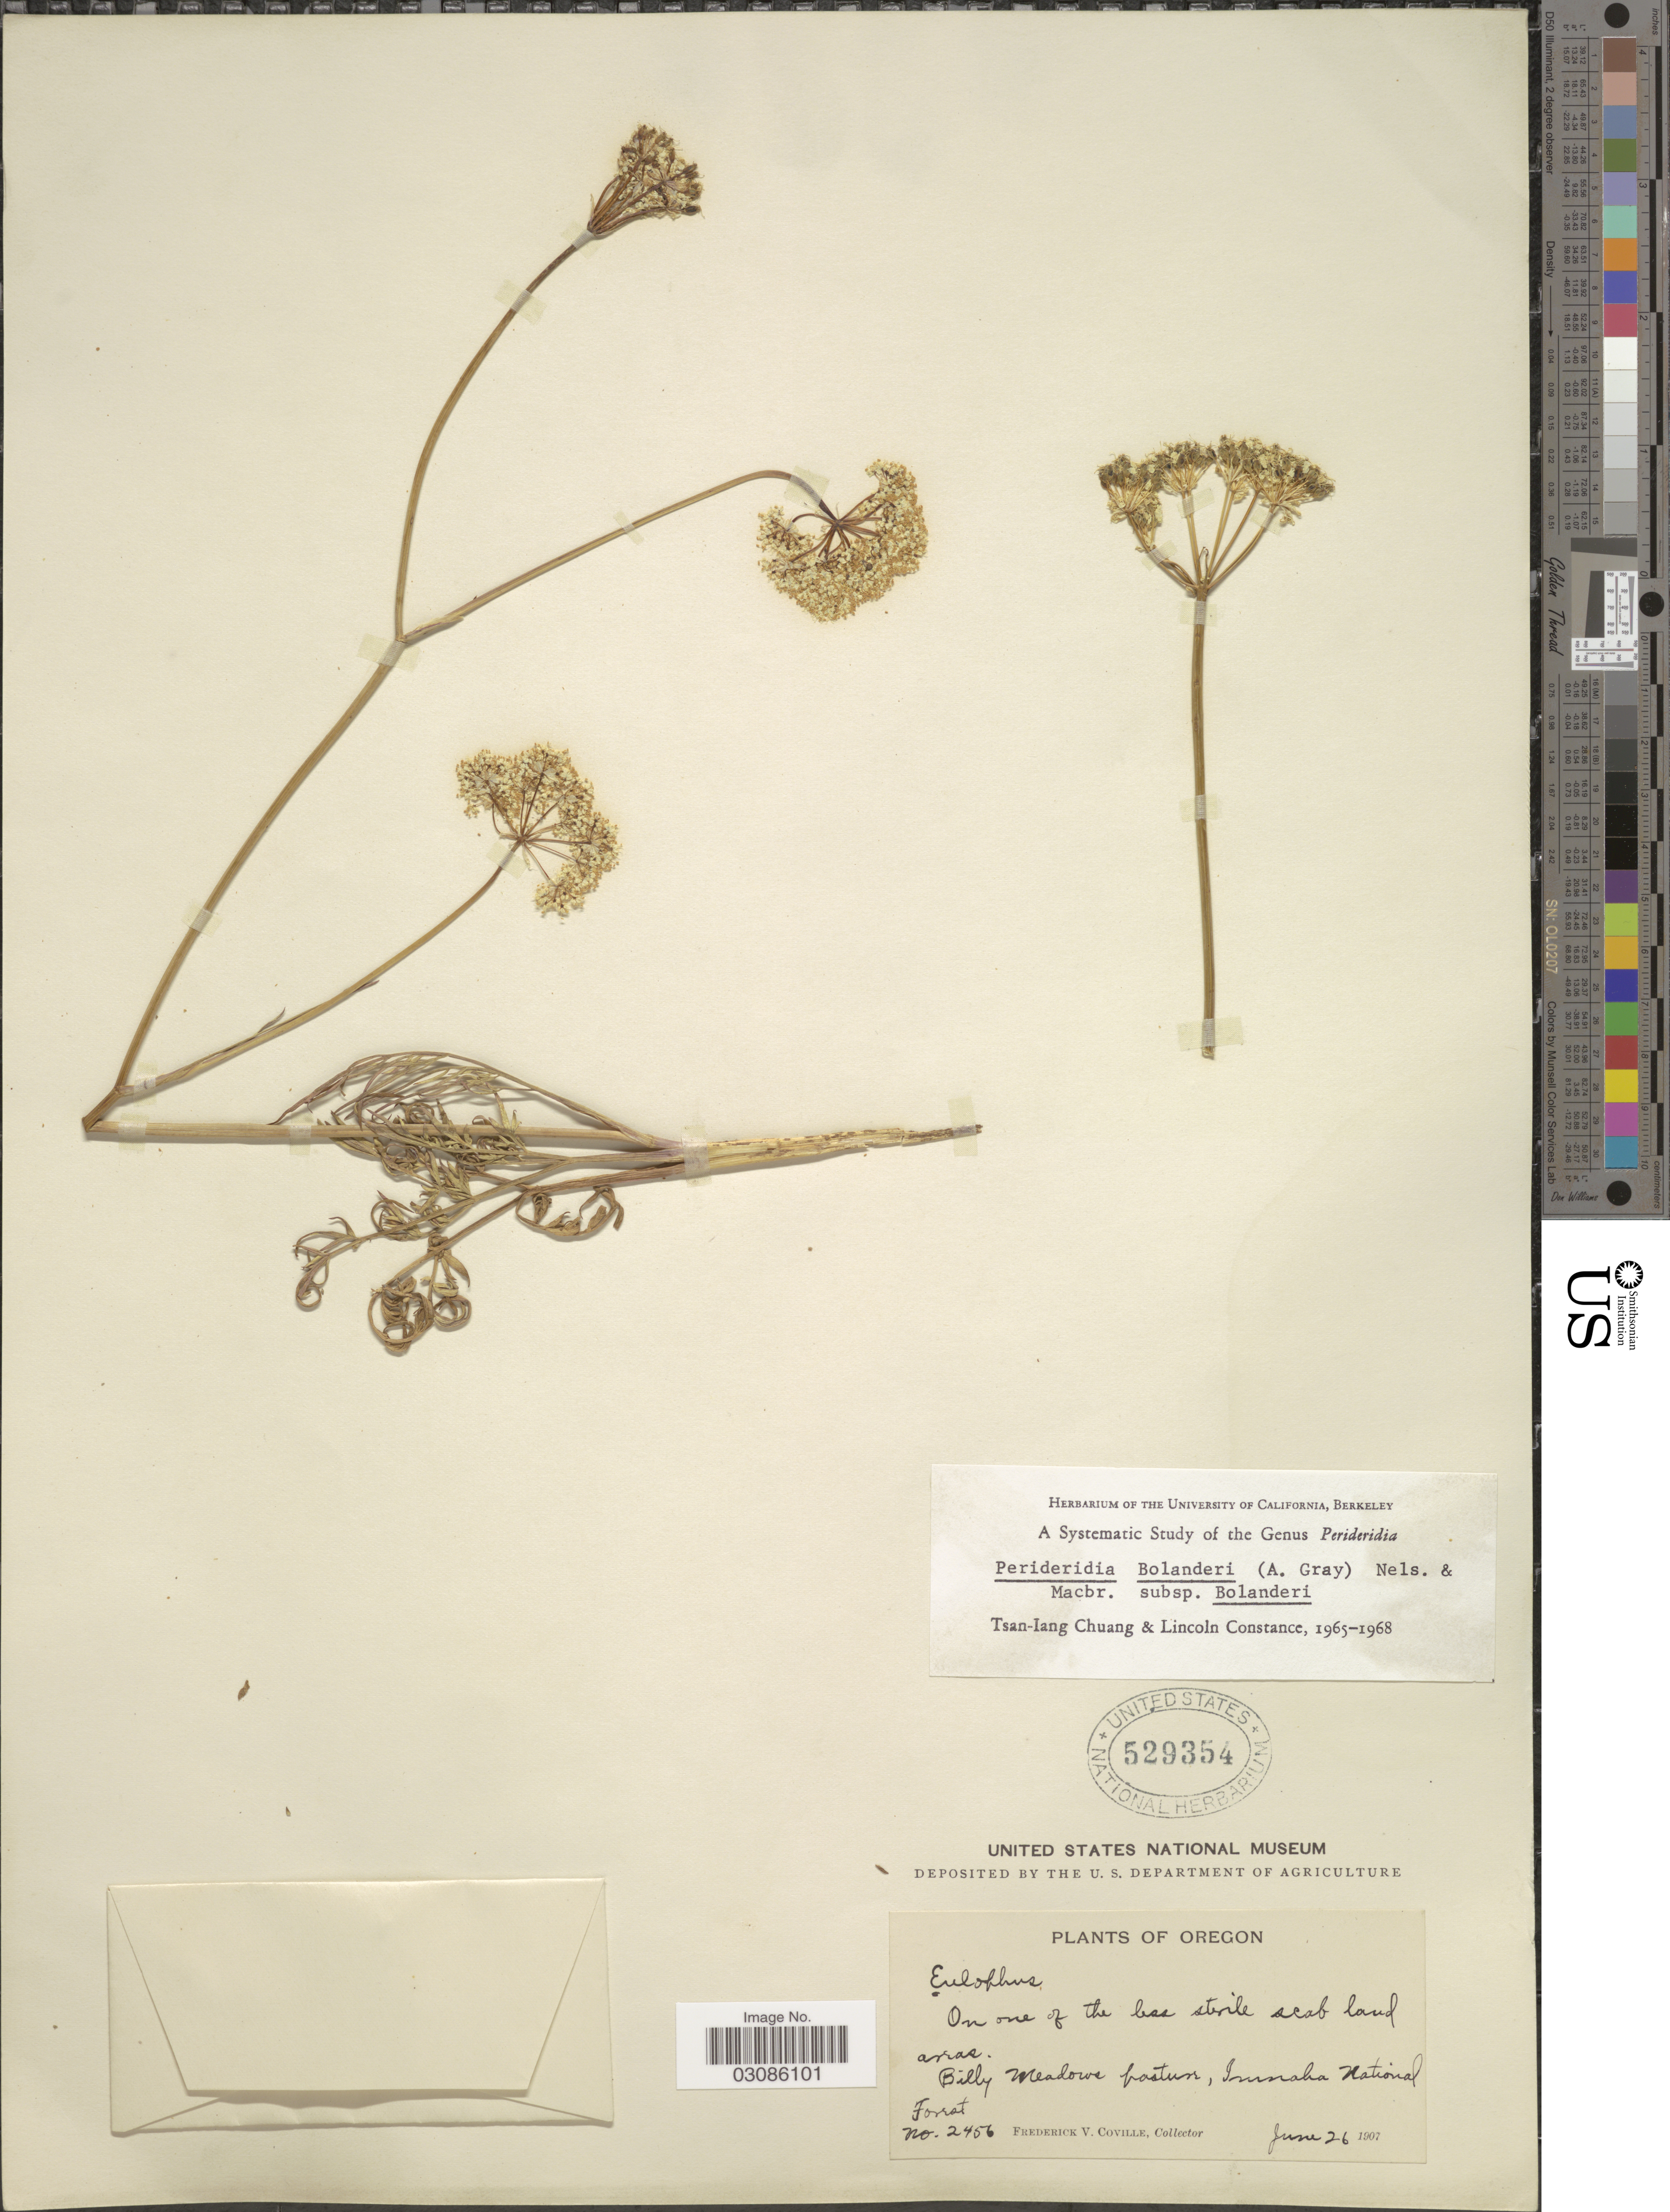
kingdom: Plantae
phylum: Tracheophyta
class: Magnoliopsida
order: Apiales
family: Apiaceae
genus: Perideridia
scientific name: Perideridia bolanderi subsp. bolanderi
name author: (A. Gray) A. Nelson & J.F. Macbr.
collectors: F. V. Coville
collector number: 2456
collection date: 1907-06-26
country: United States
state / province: Oregon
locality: Billy Meadows pasture, Imnaha National Forest.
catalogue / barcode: US 529354